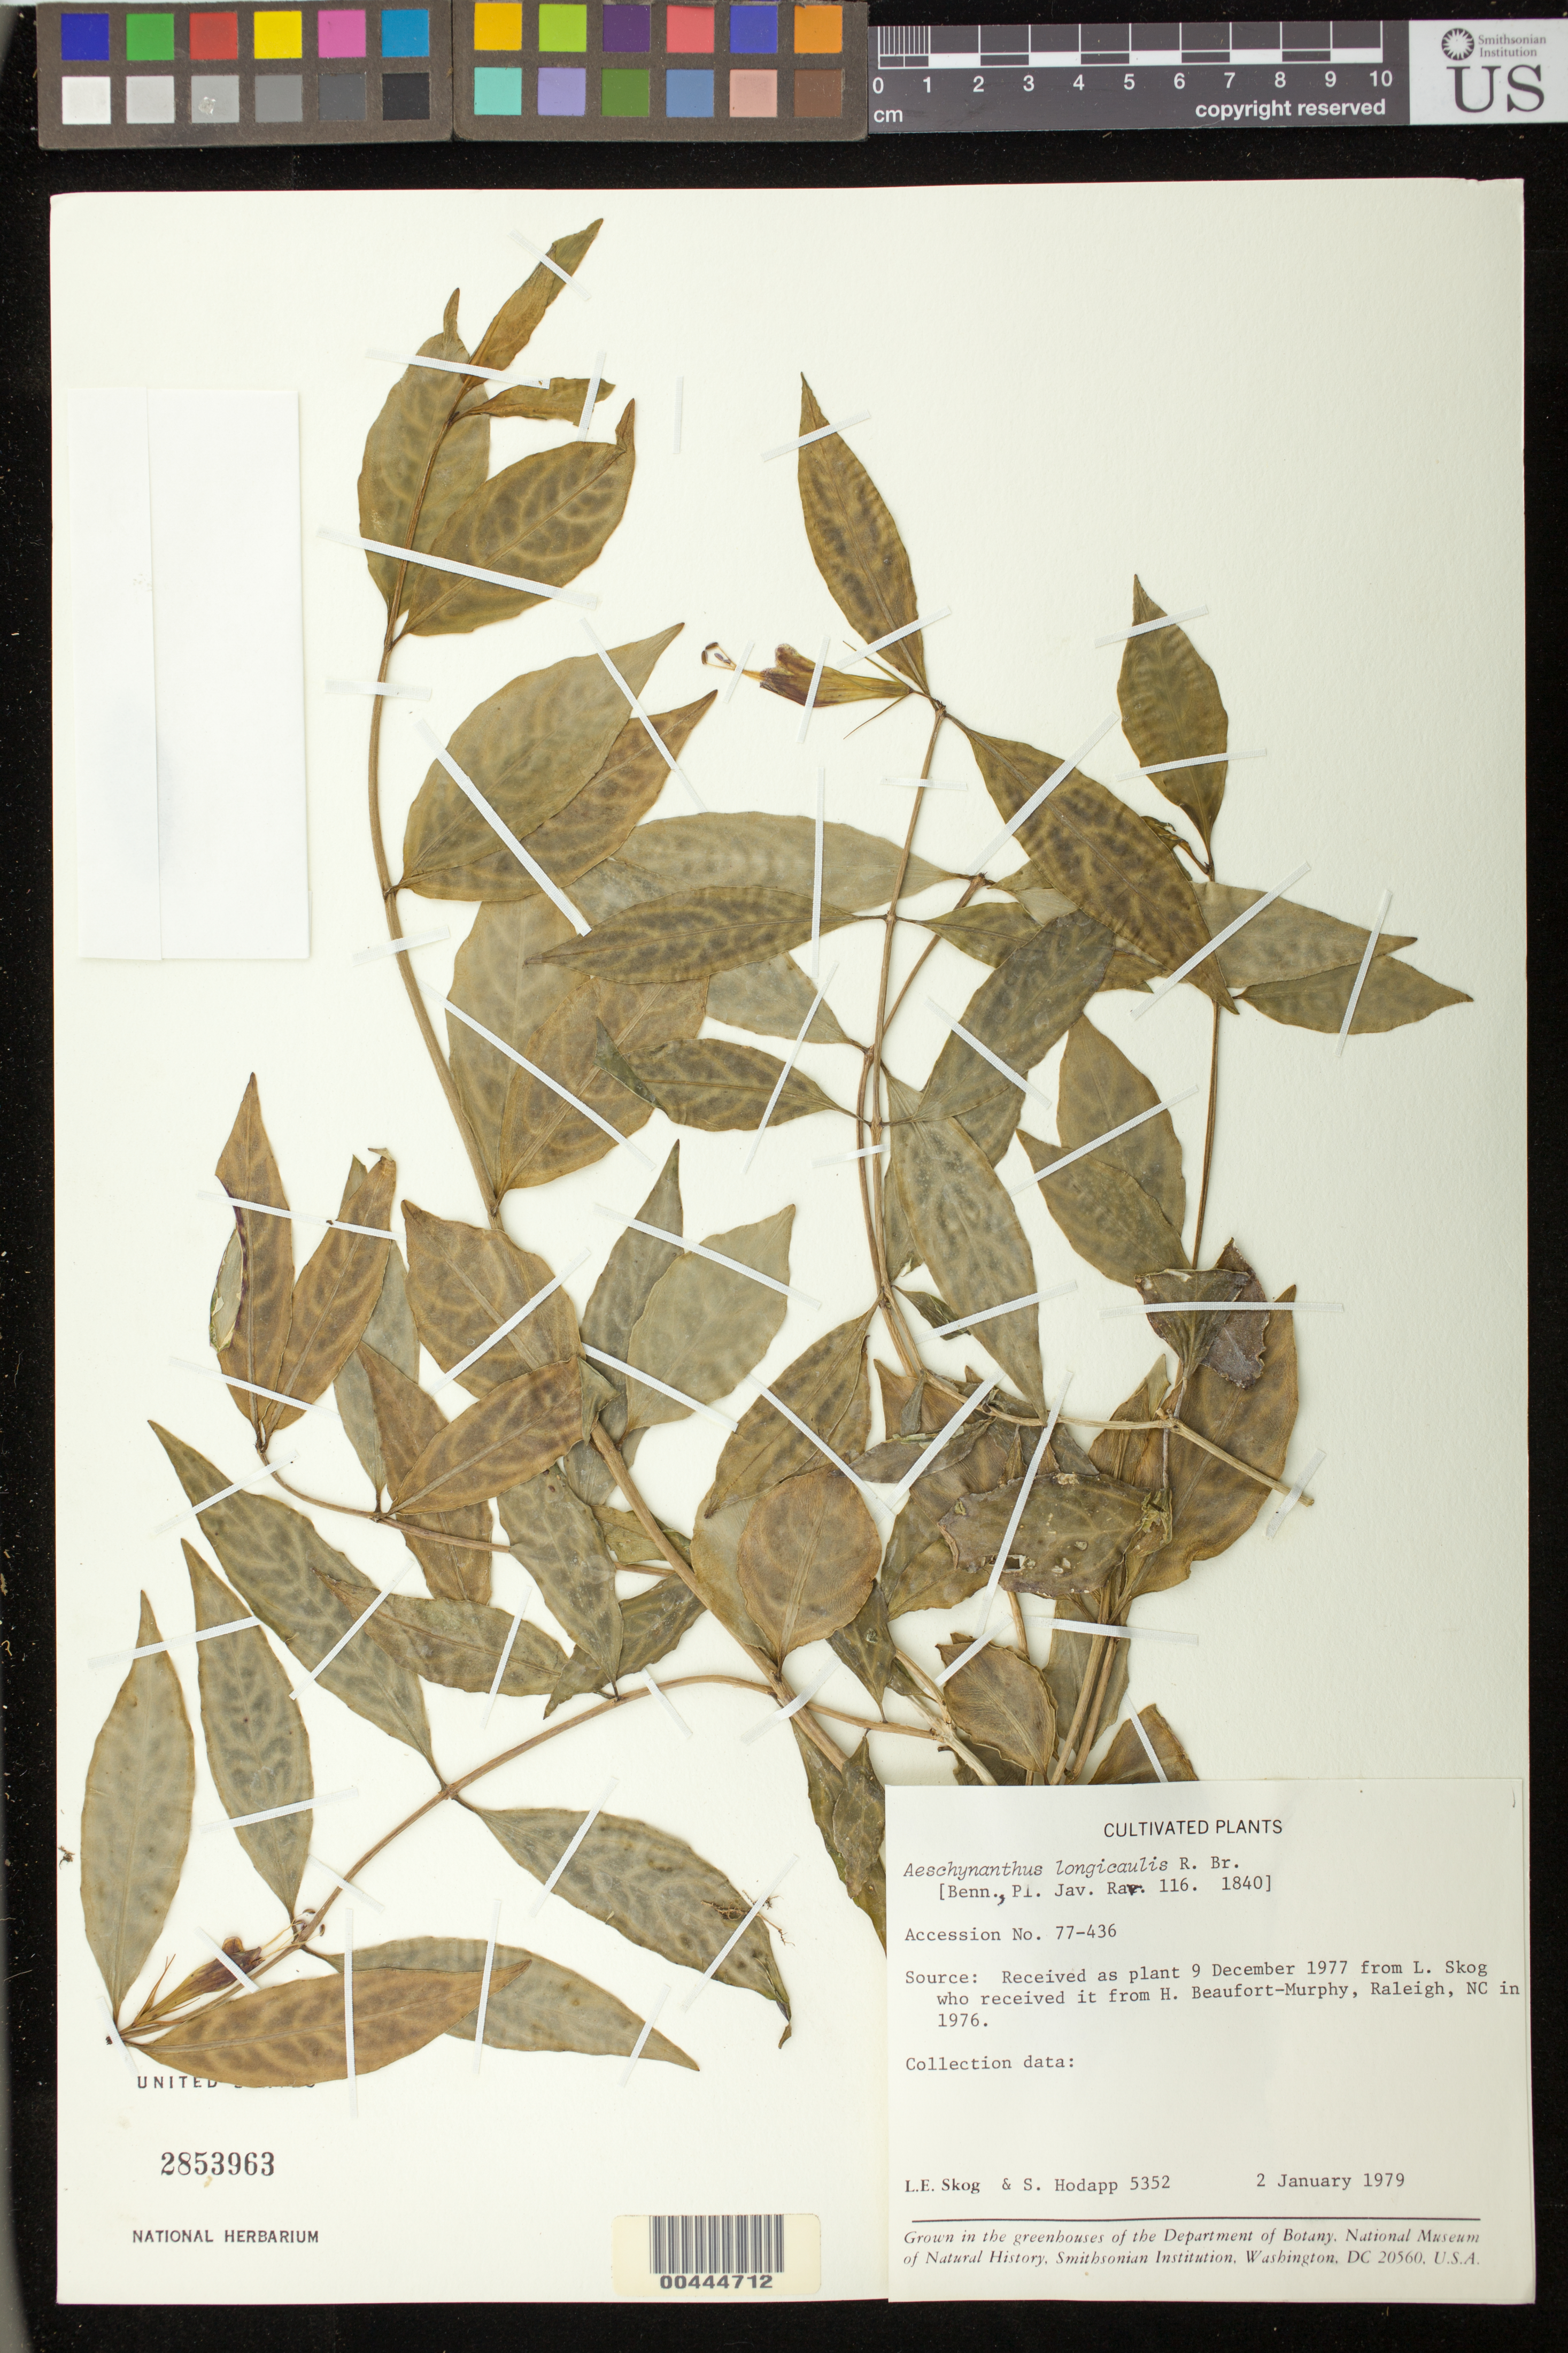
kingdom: Plantae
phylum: Tracheophyta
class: Magnoliopsida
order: Lamiales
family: Gesneriaceae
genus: Aeschynanthus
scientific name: Aeschynanthus longicaulis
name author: Wall. ex R. Br.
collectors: L. E. Skog & S. Hodapp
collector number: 5352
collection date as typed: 02 Jan 1979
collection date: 1979-01-02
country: United States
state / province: North Carolina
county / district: Wake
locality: U.S.A., North Carolina, Raleigh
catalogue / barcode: US 2853963